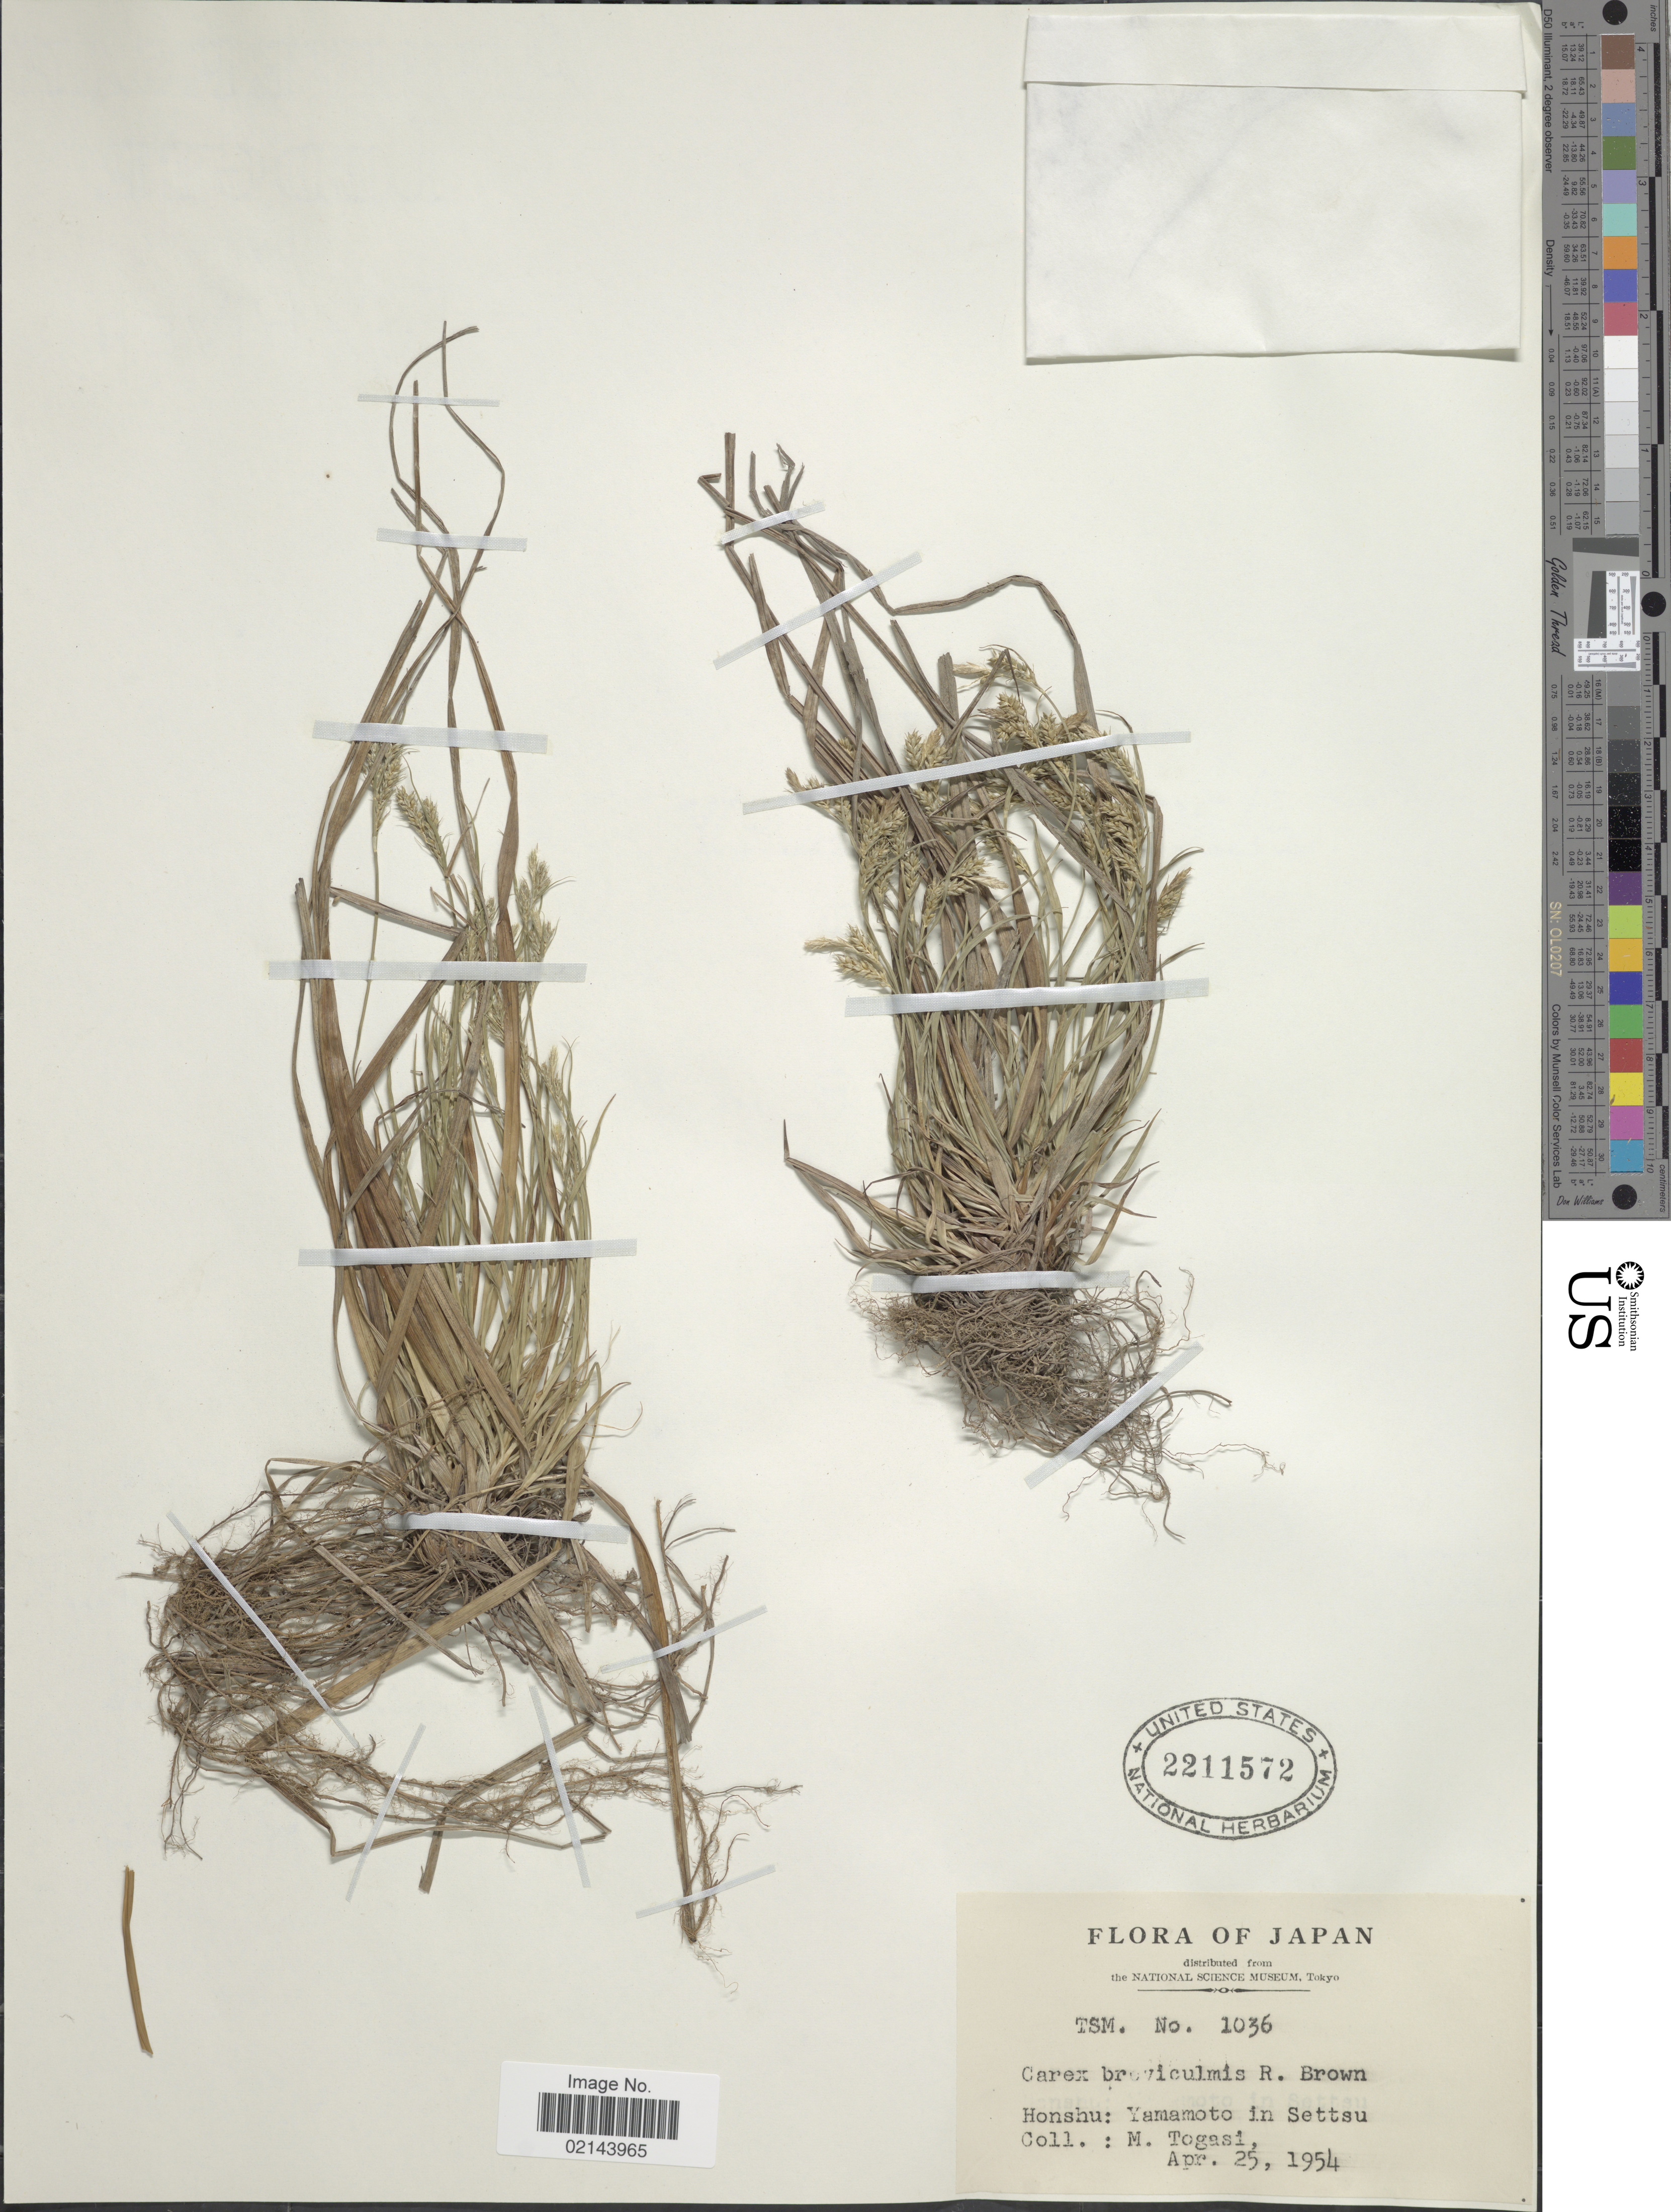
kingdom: Plantae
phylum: Tracheophyta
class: Liliopsida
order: Poales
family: Cyperaceae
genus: Carex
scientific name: Carex breviculmis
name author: R. Br.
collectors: M. Togasi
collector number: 1036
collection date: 1954-04-25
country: Japan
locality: Honshu: Yamamoto in Settsu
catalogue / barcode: US 2211572